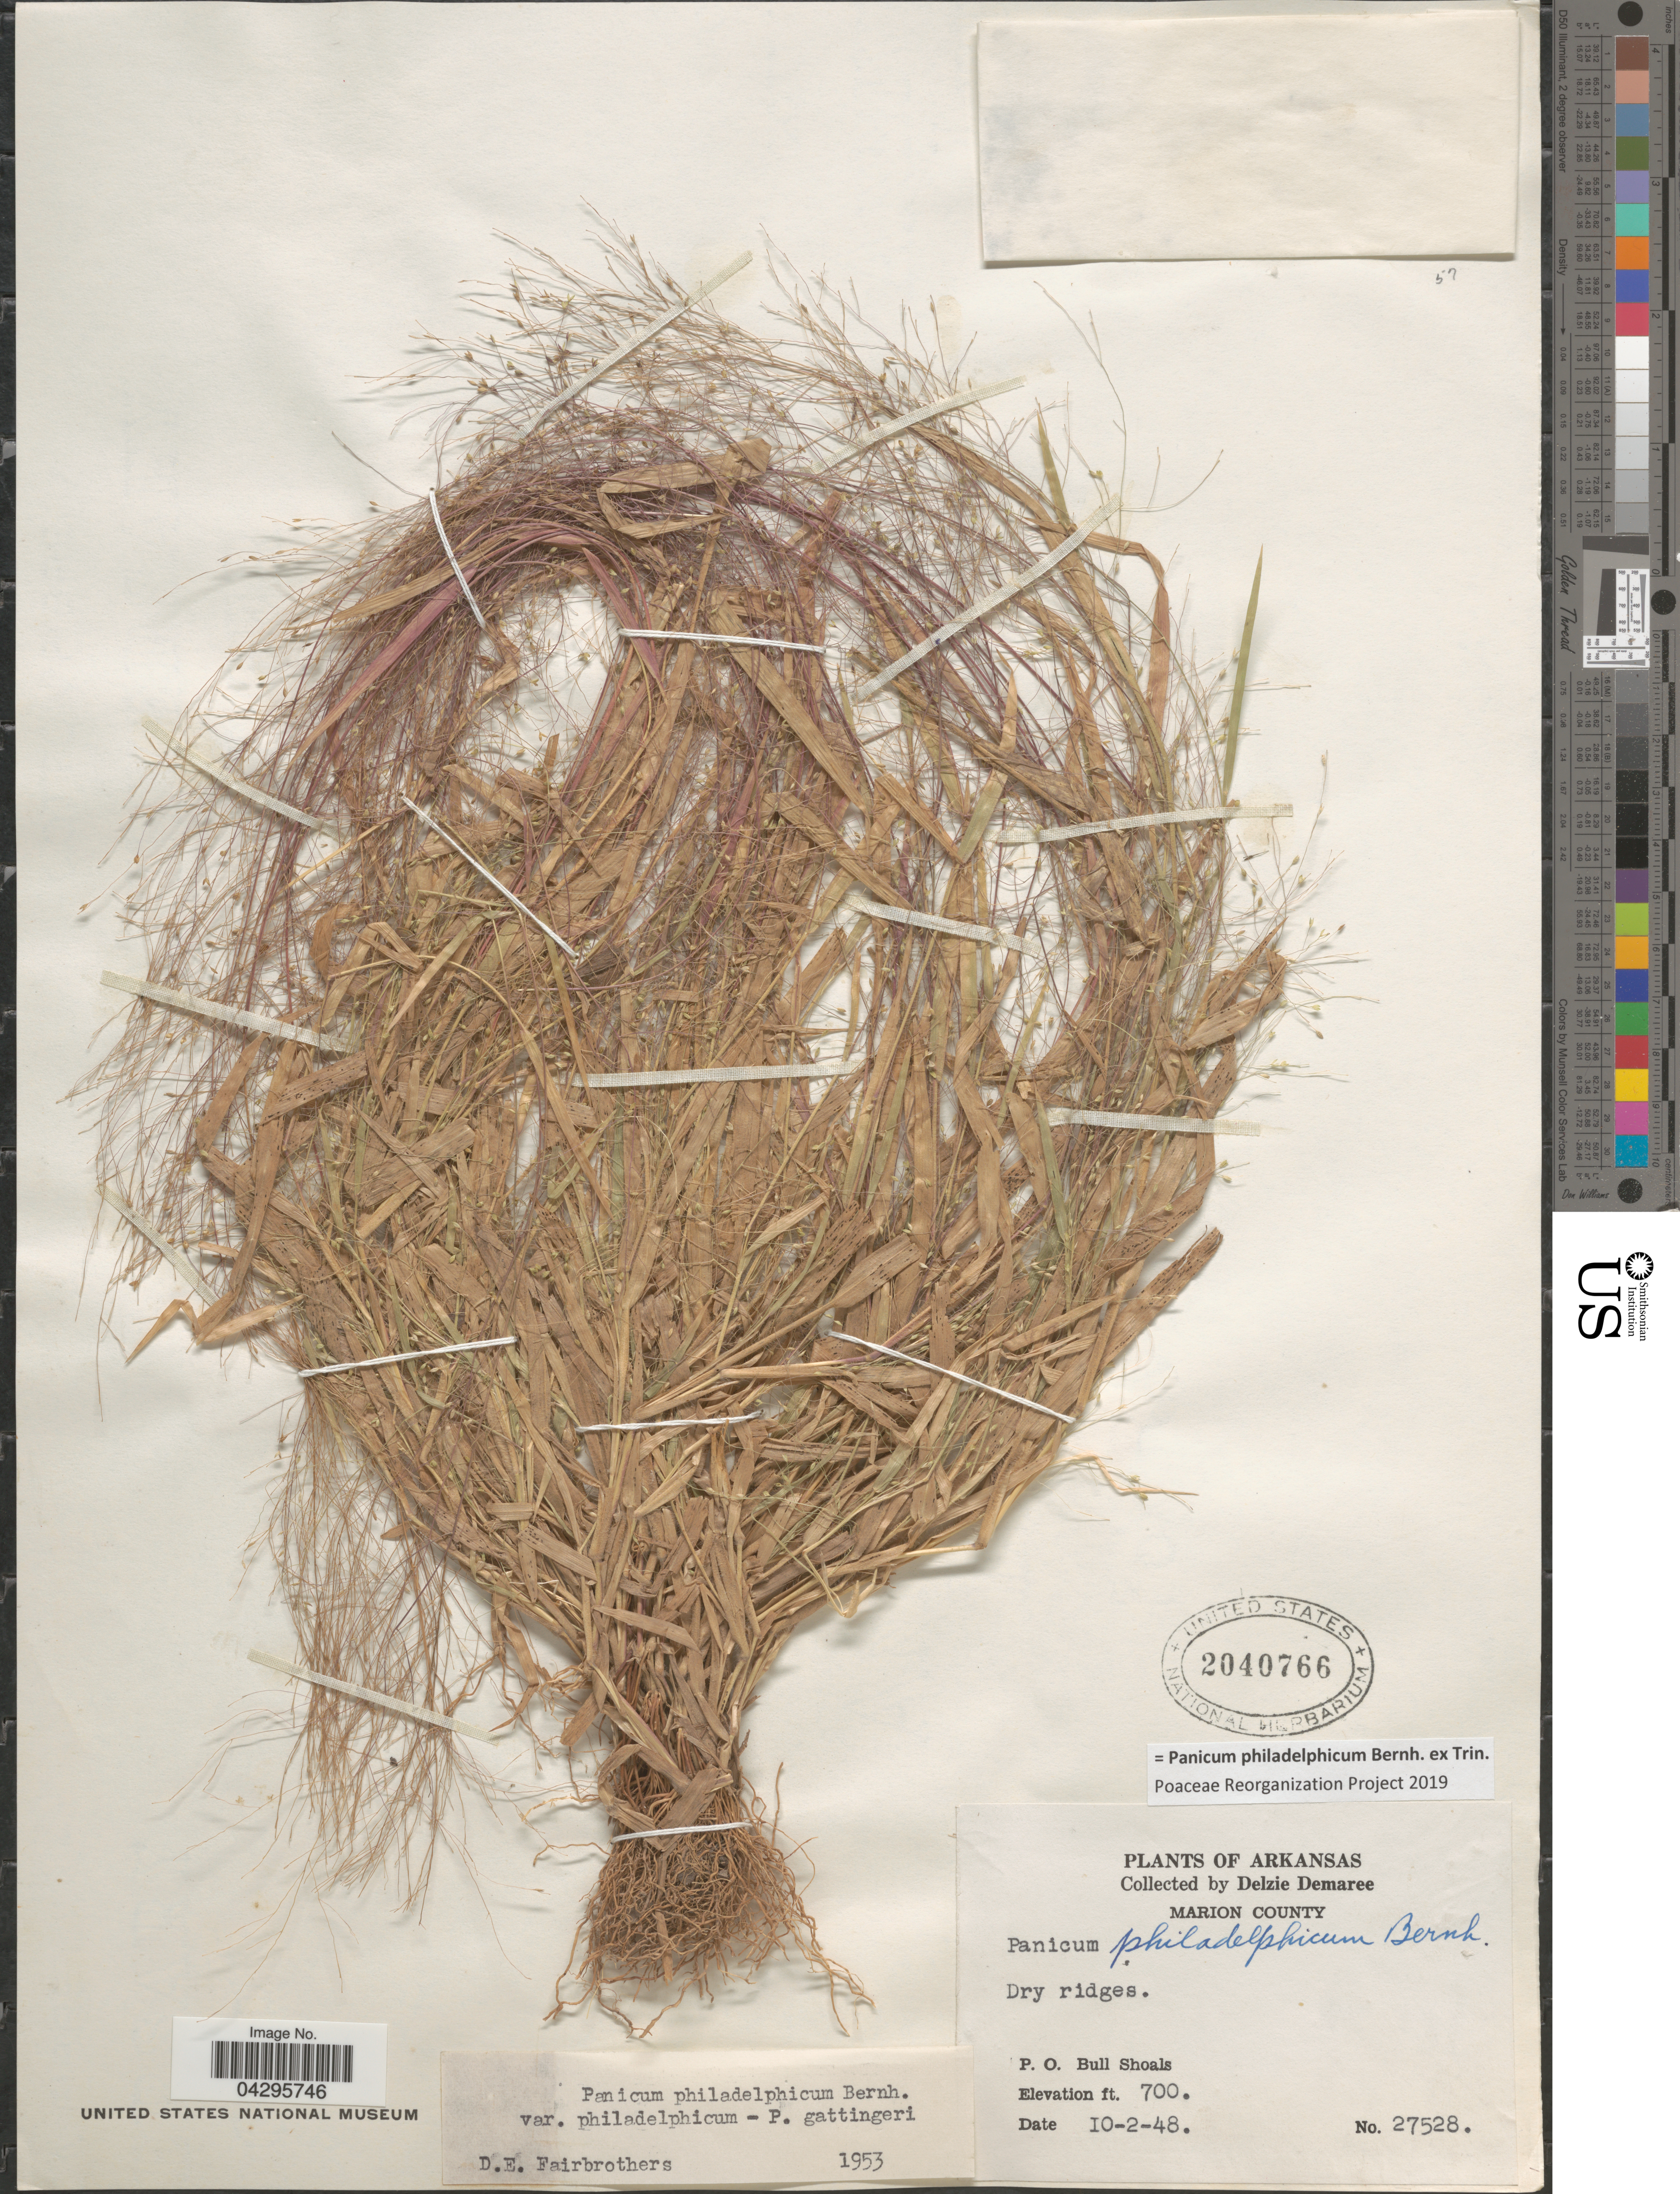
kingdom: Plantae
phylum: Tracheophyta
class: Liliopsida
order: Poales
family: Poaceae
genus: Panicum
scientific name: Panicum philadelphicum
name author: Bernh. ex Trin.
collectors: D. Demaree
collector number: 27528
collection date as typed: Transcribed d/m/y: 10/2/48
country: United States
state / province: Arkansas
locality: Marion County. Dry ridges. P. O. Bull Shoals.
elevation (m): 213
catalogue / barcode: US 2040766